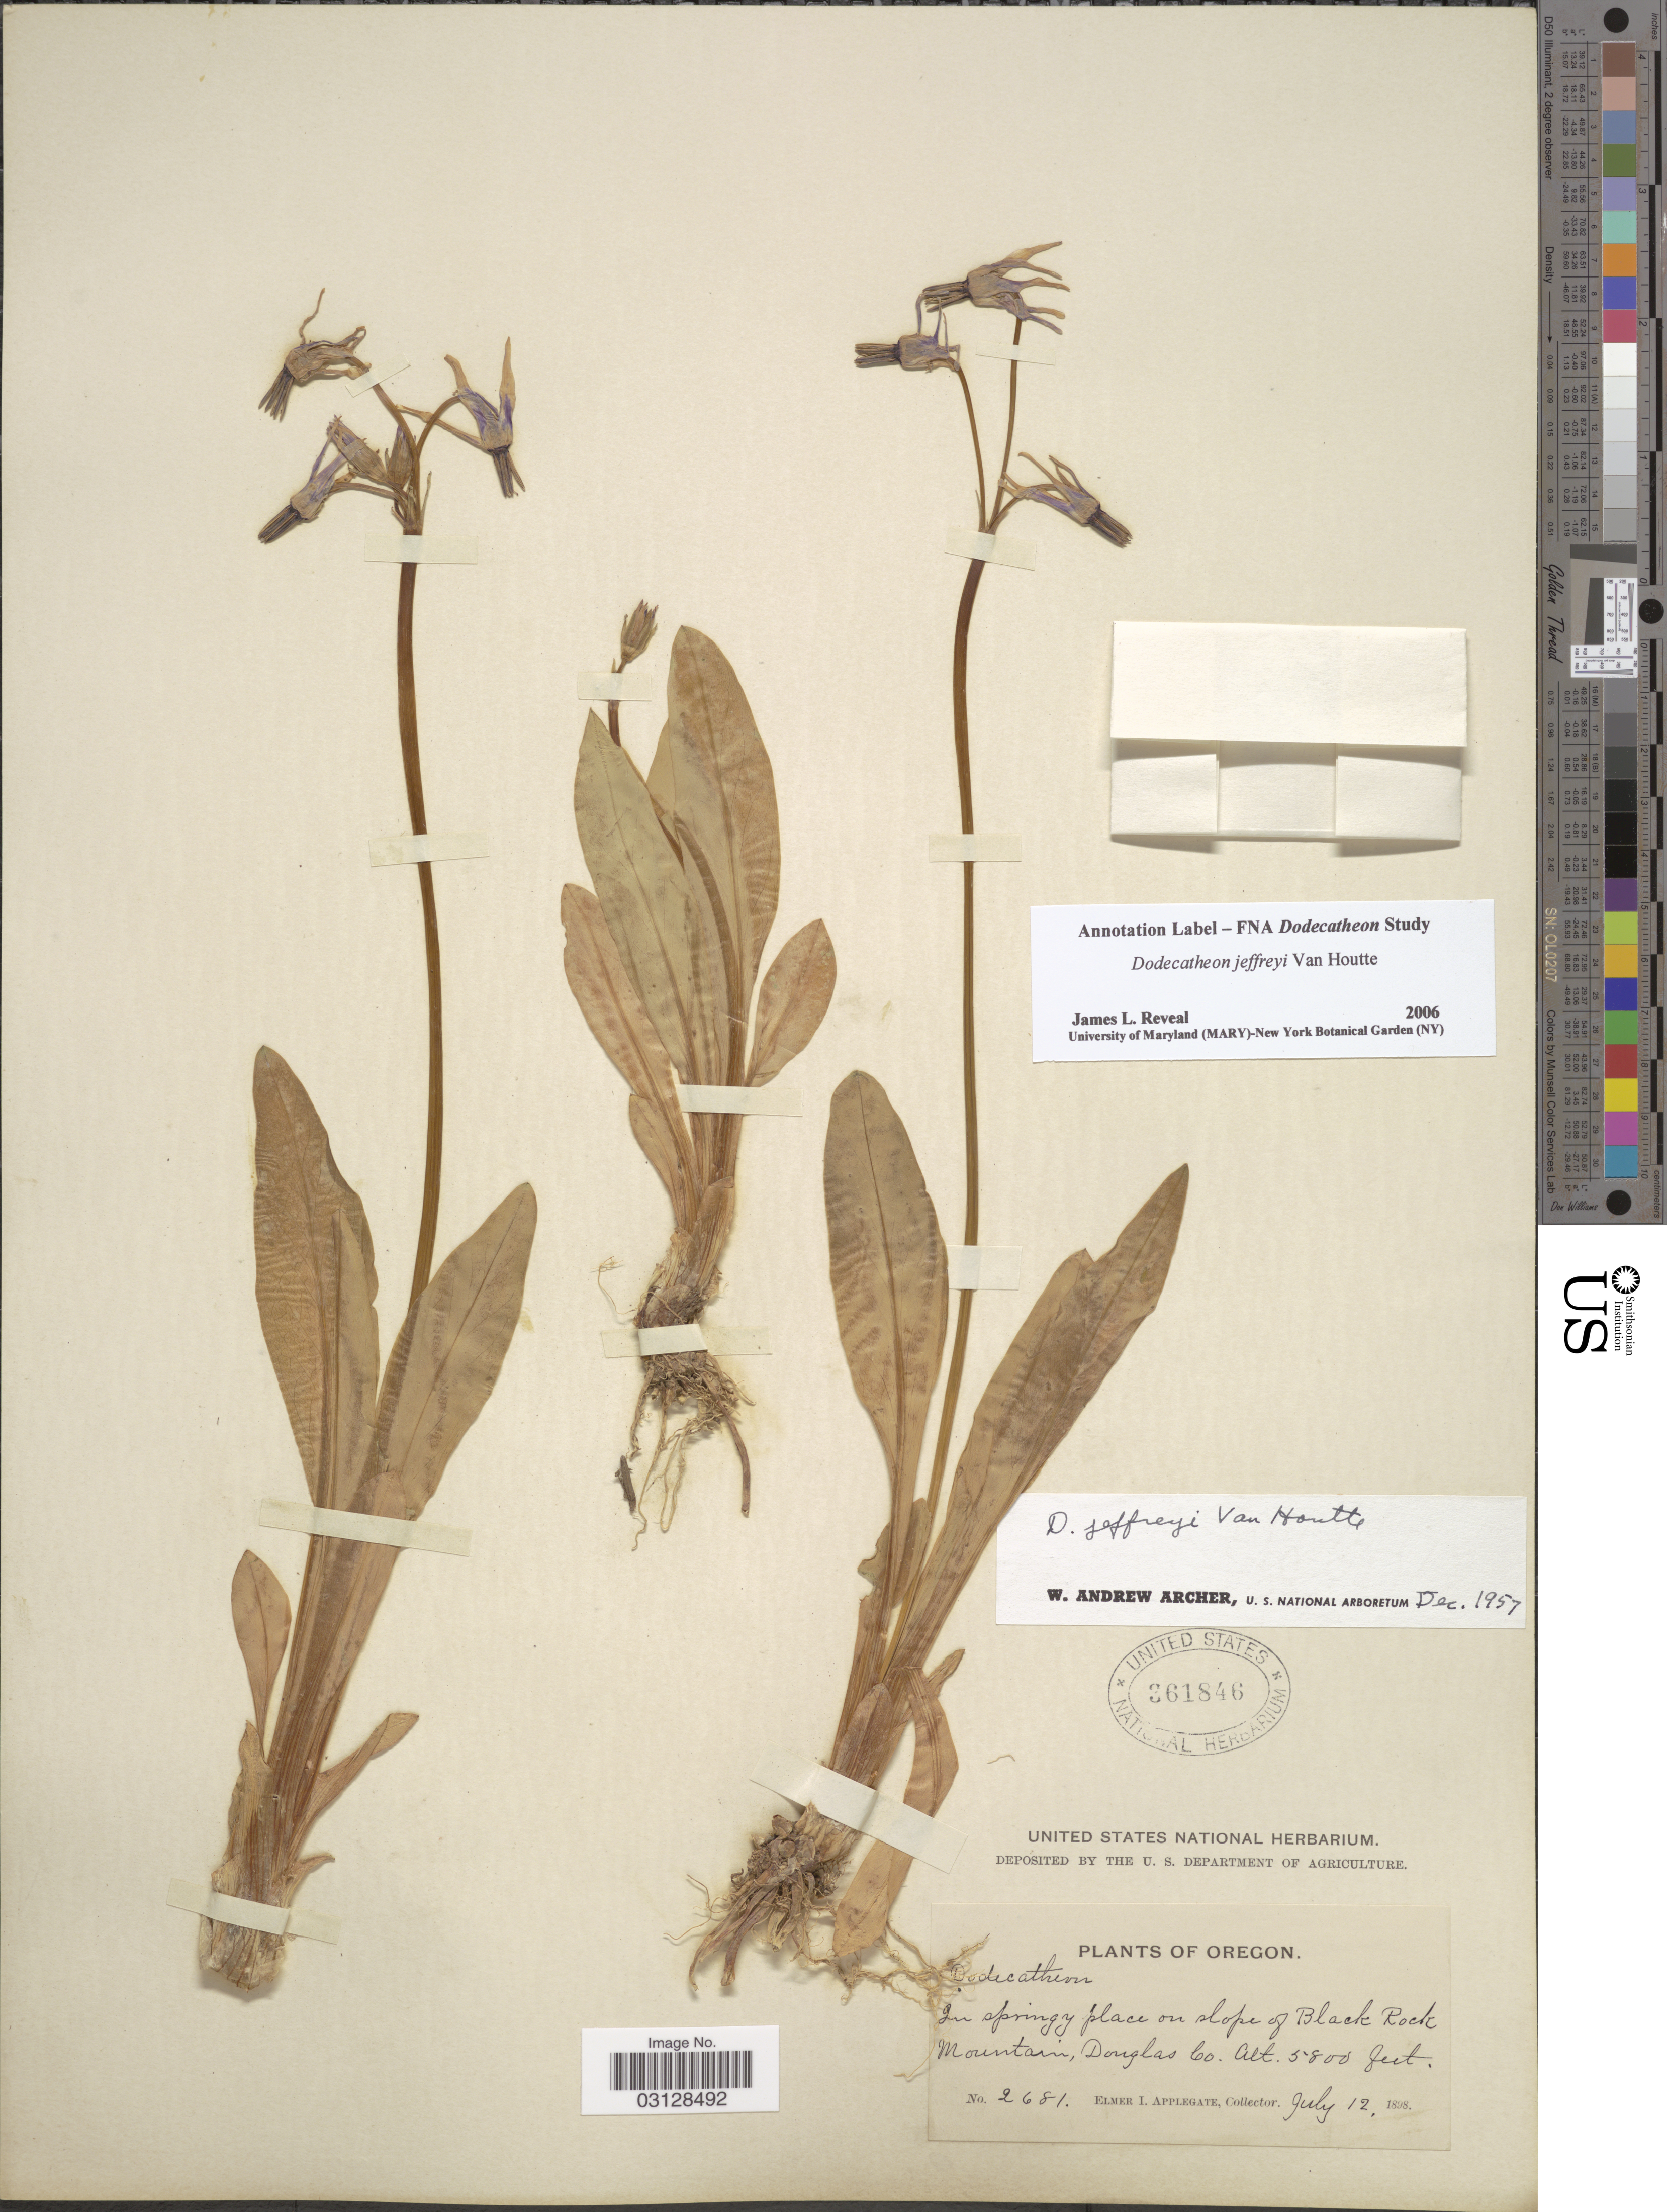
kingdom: Plantae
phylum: Tracheophyta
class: Magnoliopsida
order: Ericales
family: Primulaceae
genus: Dodecatheon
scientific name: Dodecatheon jeffreyi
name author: Van Houtte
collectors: E. I. Applegate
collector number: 2681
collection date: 1898-07-12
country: United States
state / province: Oregon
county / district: Douglas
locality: On slope of Black Rock Mountain, Douglas Co.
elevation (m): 1768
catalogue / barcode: US 361846